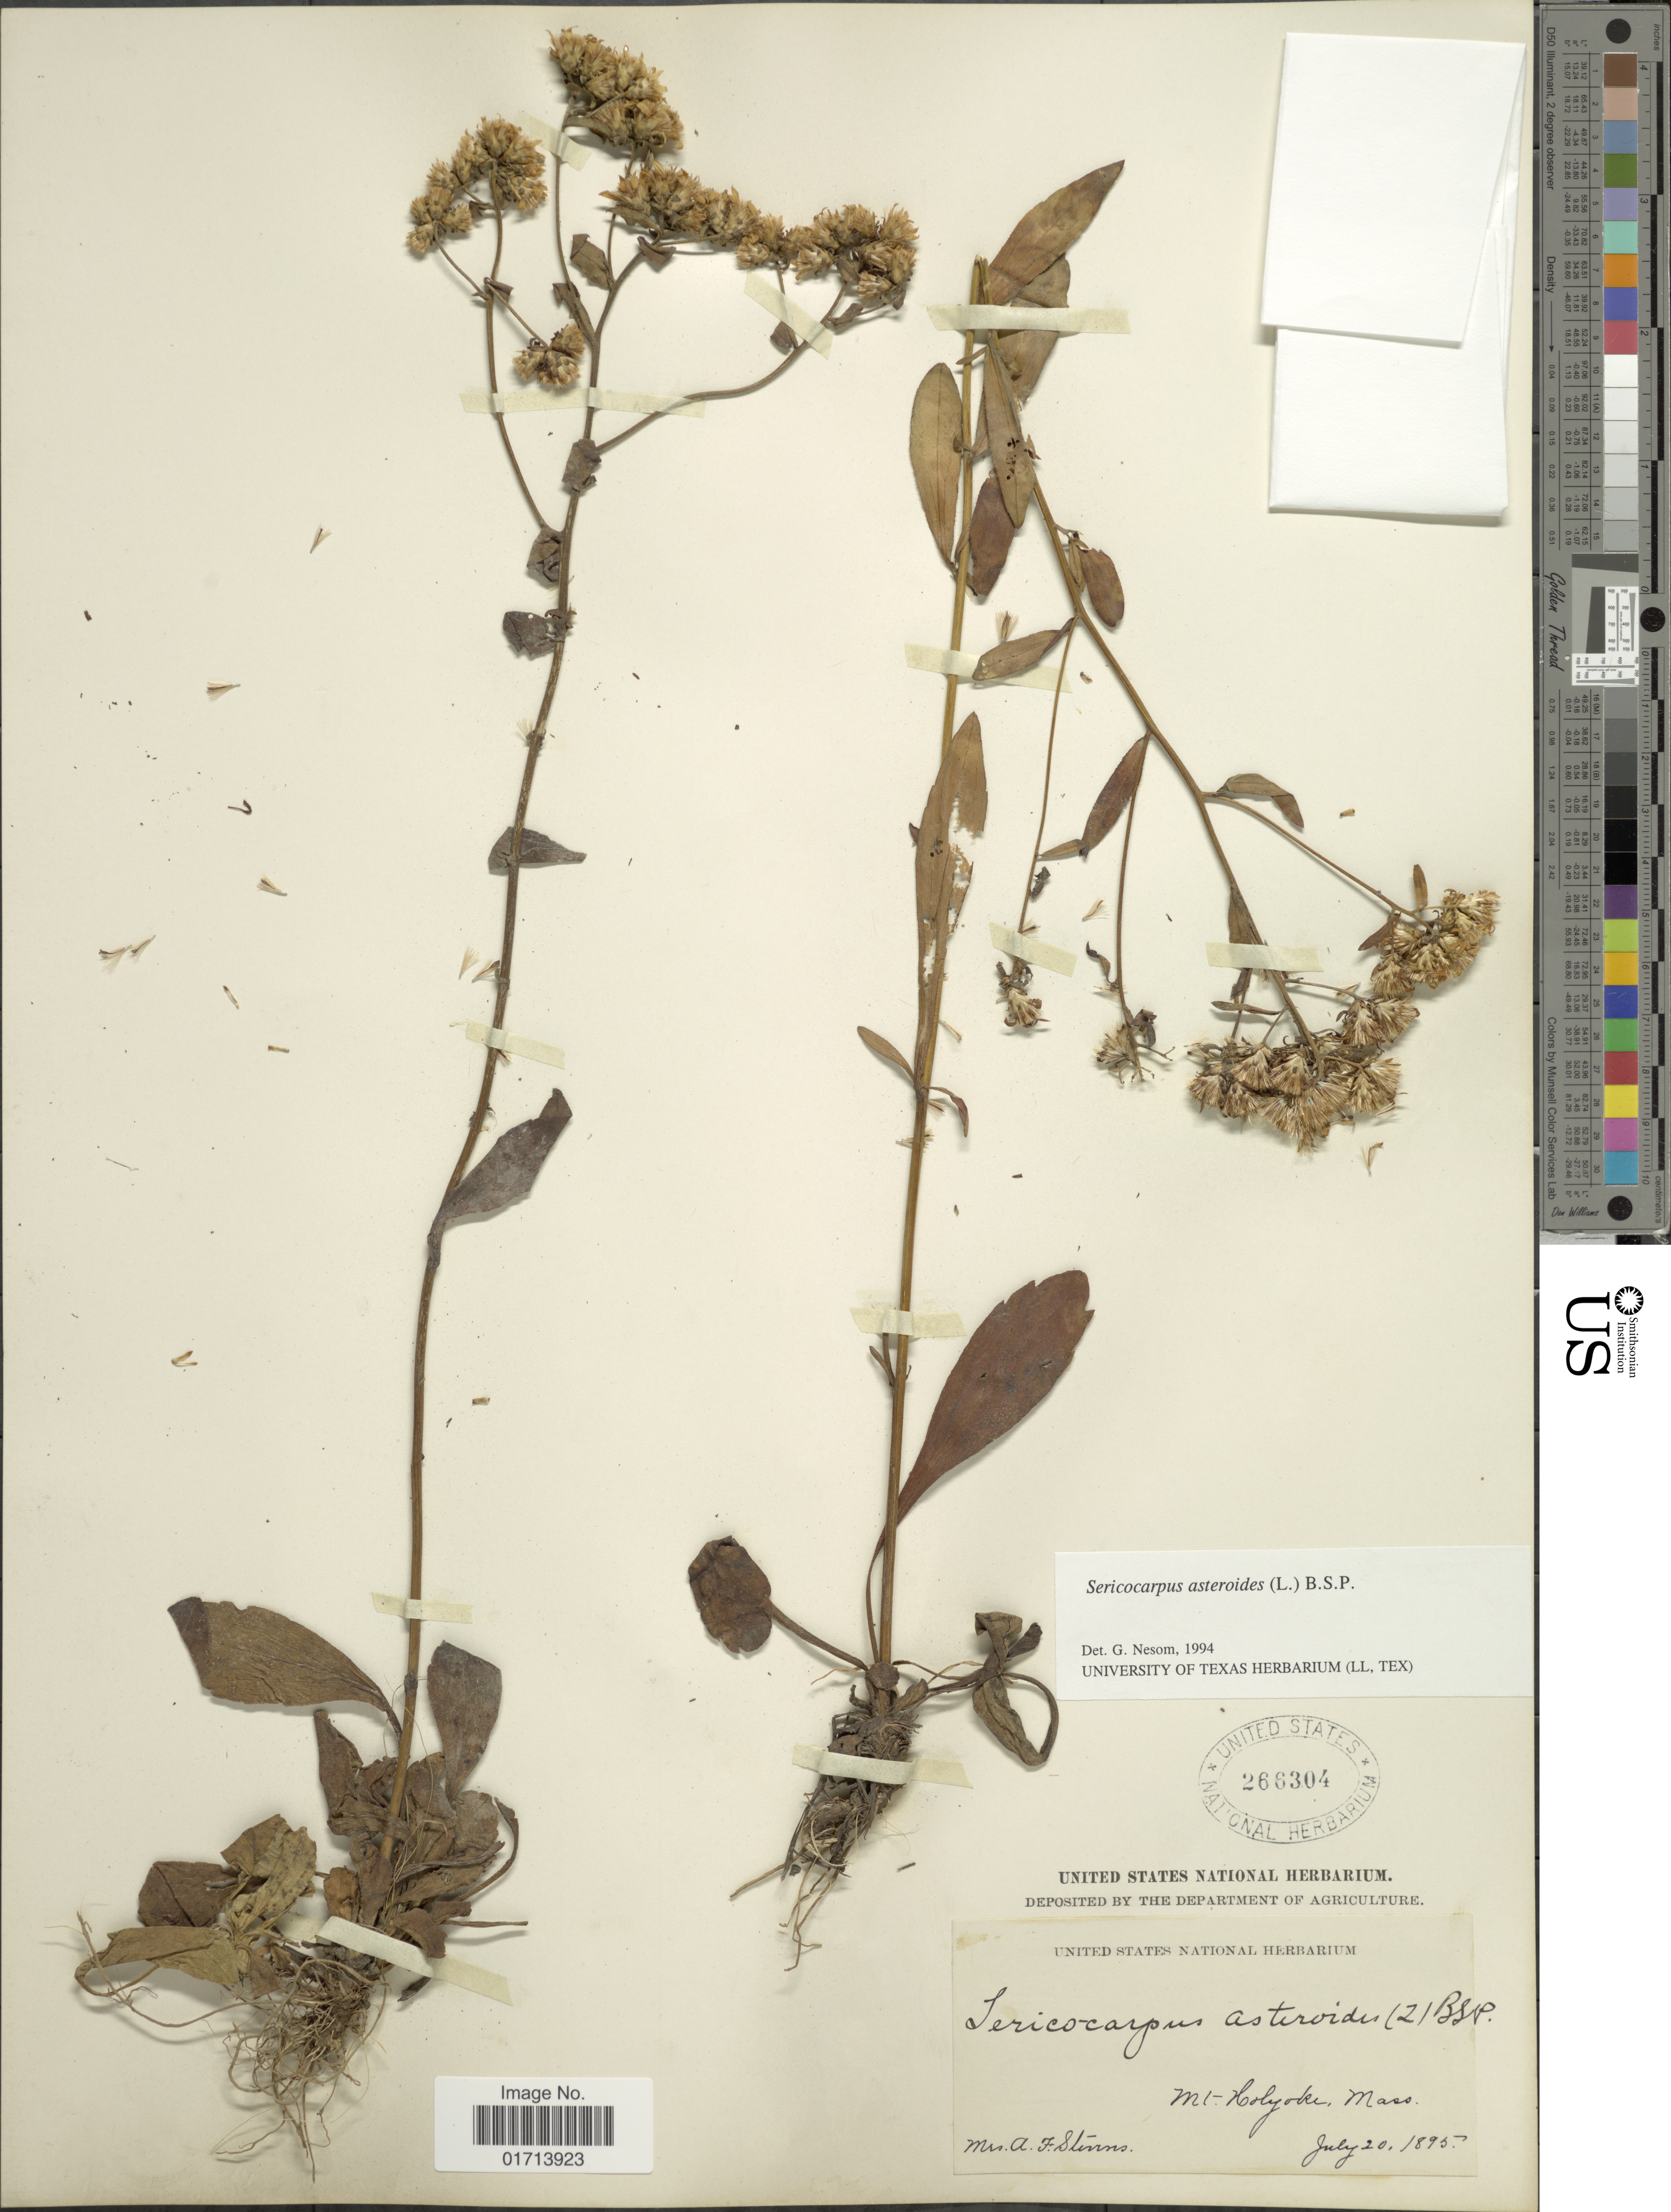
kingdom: Plantae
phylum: Tracheophyta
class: Magnoliopsida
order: Asterales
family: Asteraceae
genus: Sericocarpus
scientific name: Sericocarpus asteroides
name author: (L.) Britton, Stearns & Poggenb.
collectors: A. Stevens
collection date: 1895-07-20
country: United States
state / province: Massachusetts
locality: Mi-Holyoke, Mass.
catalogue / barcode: US 266304